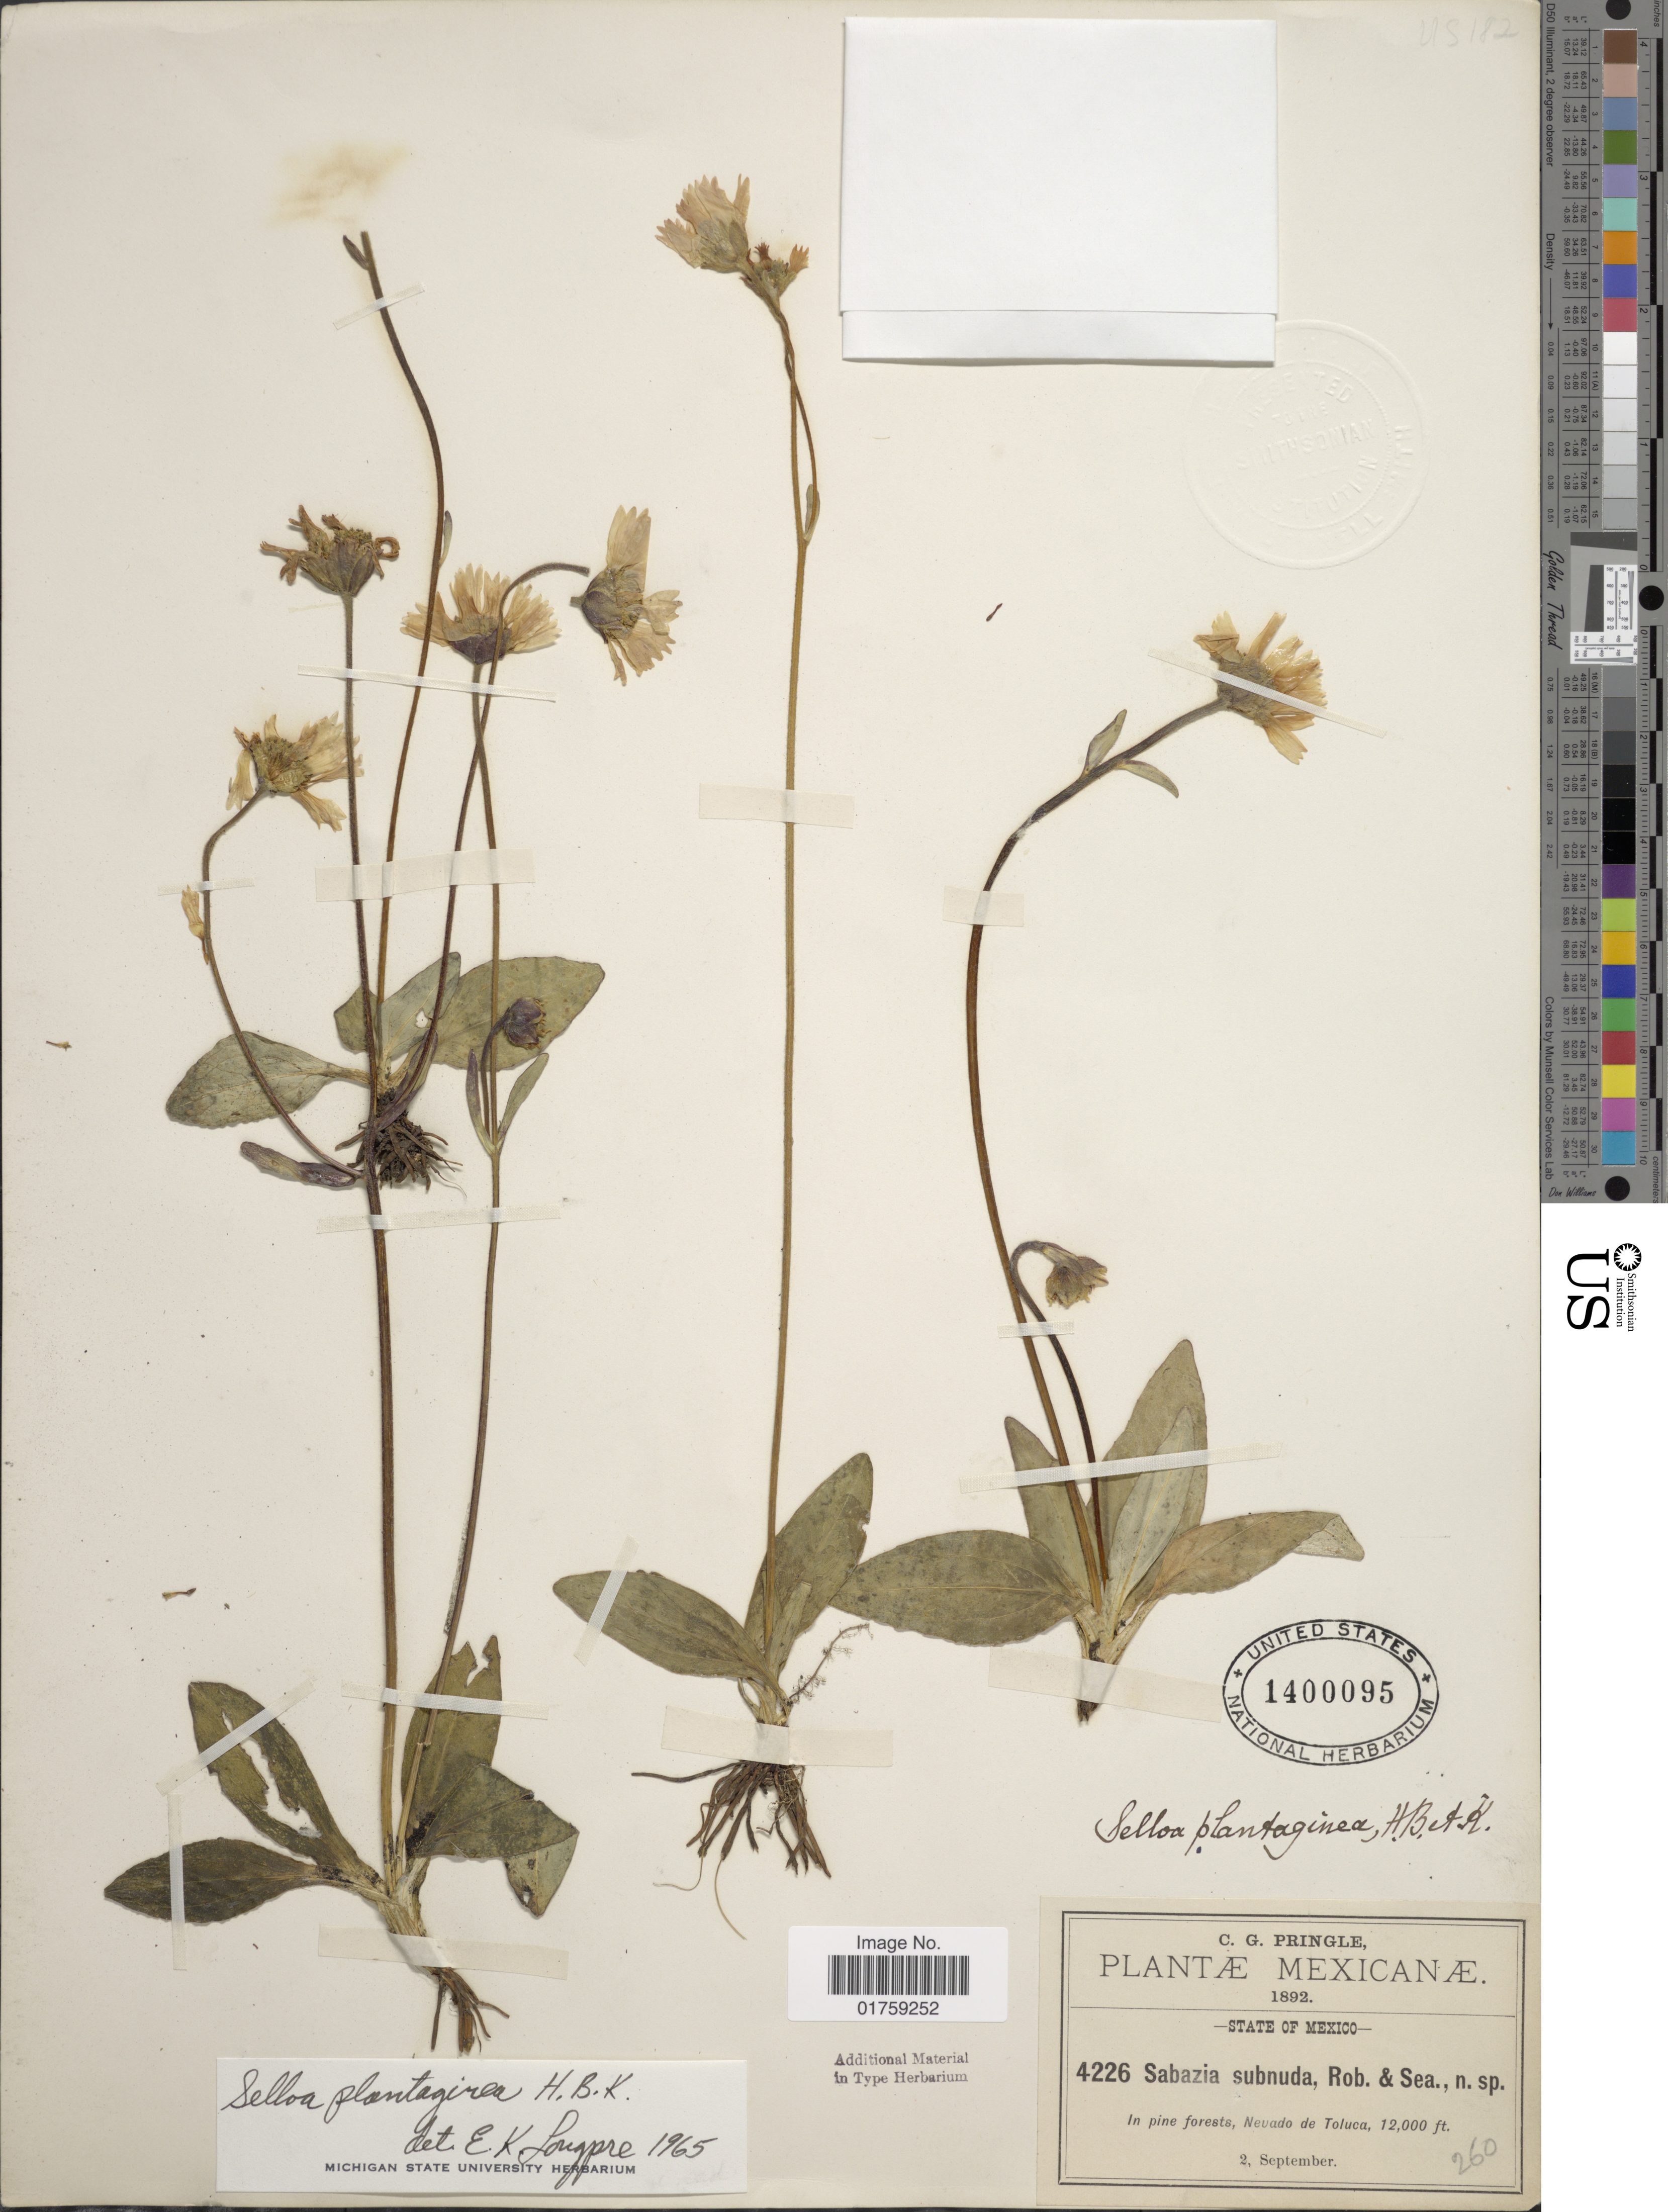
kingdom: Plantae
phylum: Tracheophyta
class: Magnoliopsida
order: Asterales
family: Asteraceae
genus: Selloa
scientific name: Selloa plantaginea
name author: Kunth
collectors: C. G. Pringle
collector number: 4226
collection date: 1892-09-02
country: Mexico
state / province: México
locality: In pine forests, Nevado de Toluca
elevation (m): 3658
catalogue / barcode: US 1400095